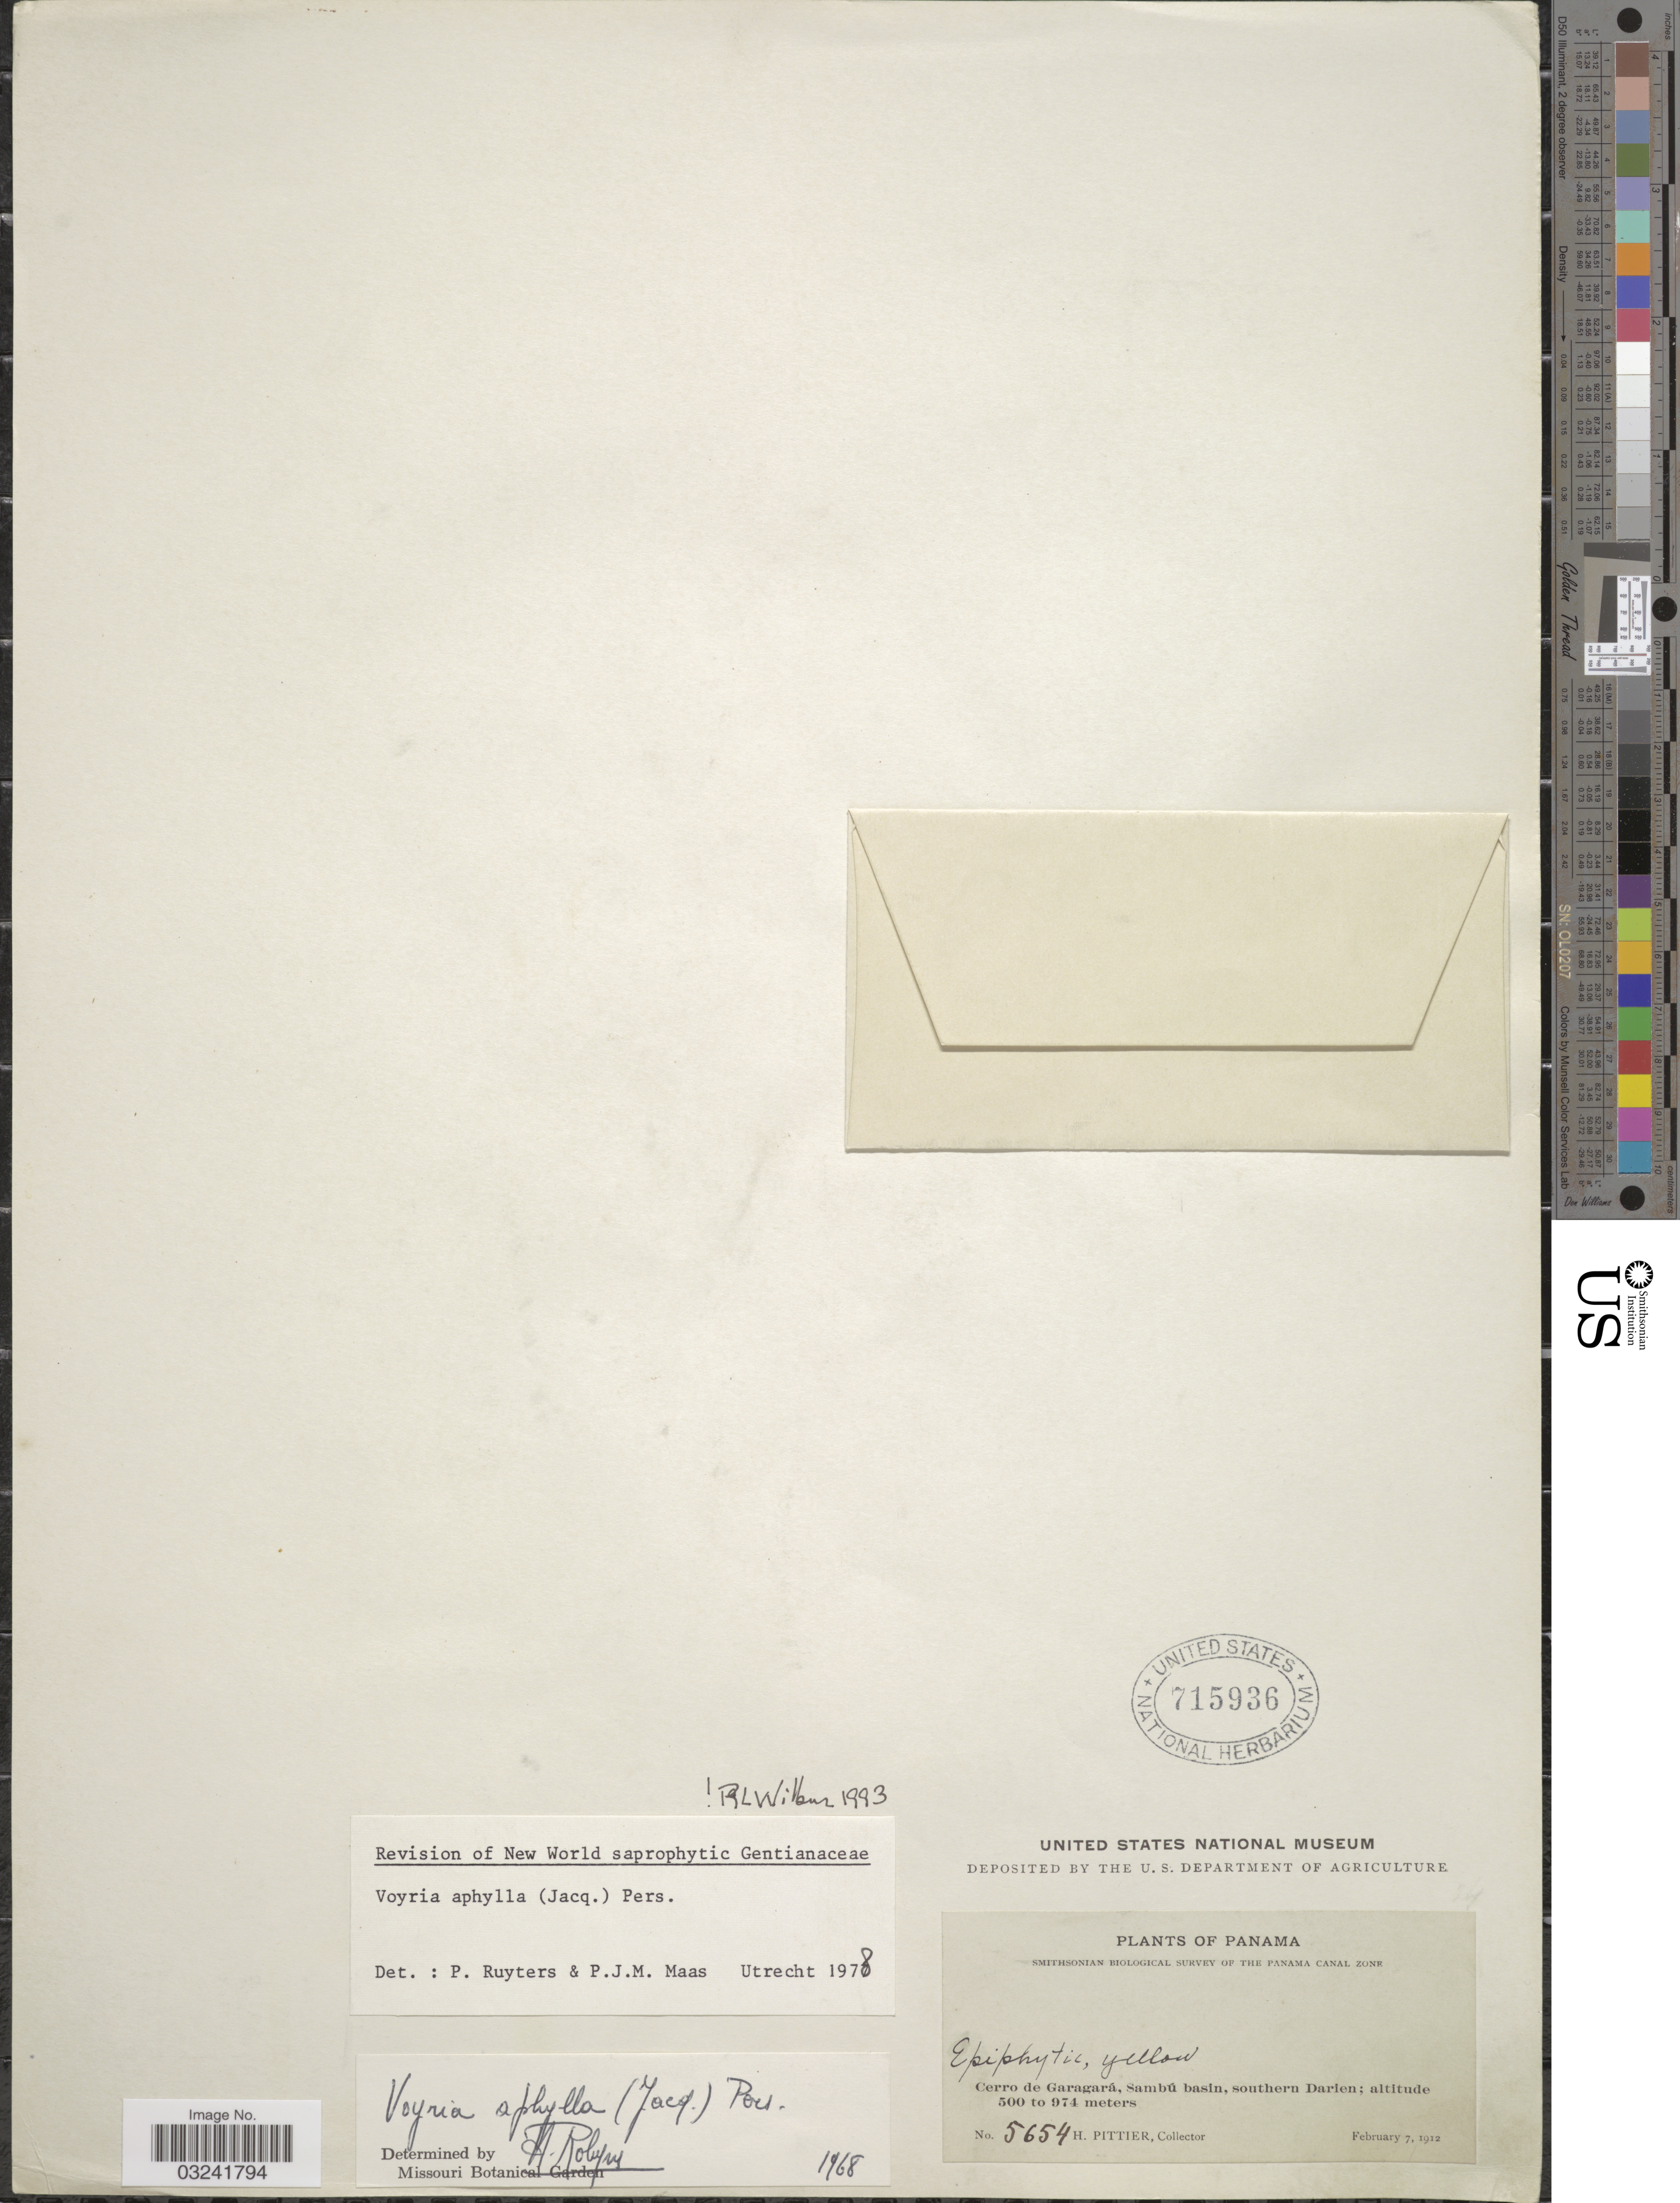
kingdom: Plantae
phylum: Tracheophyta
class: Magnoliopsida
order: Gentianales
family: Gentianaceae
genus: Voyria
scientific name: Voyria aphylla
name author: (Jacq.) Pers.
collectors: H. F. Pittier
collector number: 5654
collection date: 1912-02-07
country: Panama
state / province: Darién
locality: Cerro de Garagará, Sambú basin, southern Darien.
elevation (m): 500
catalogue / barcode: US 715936